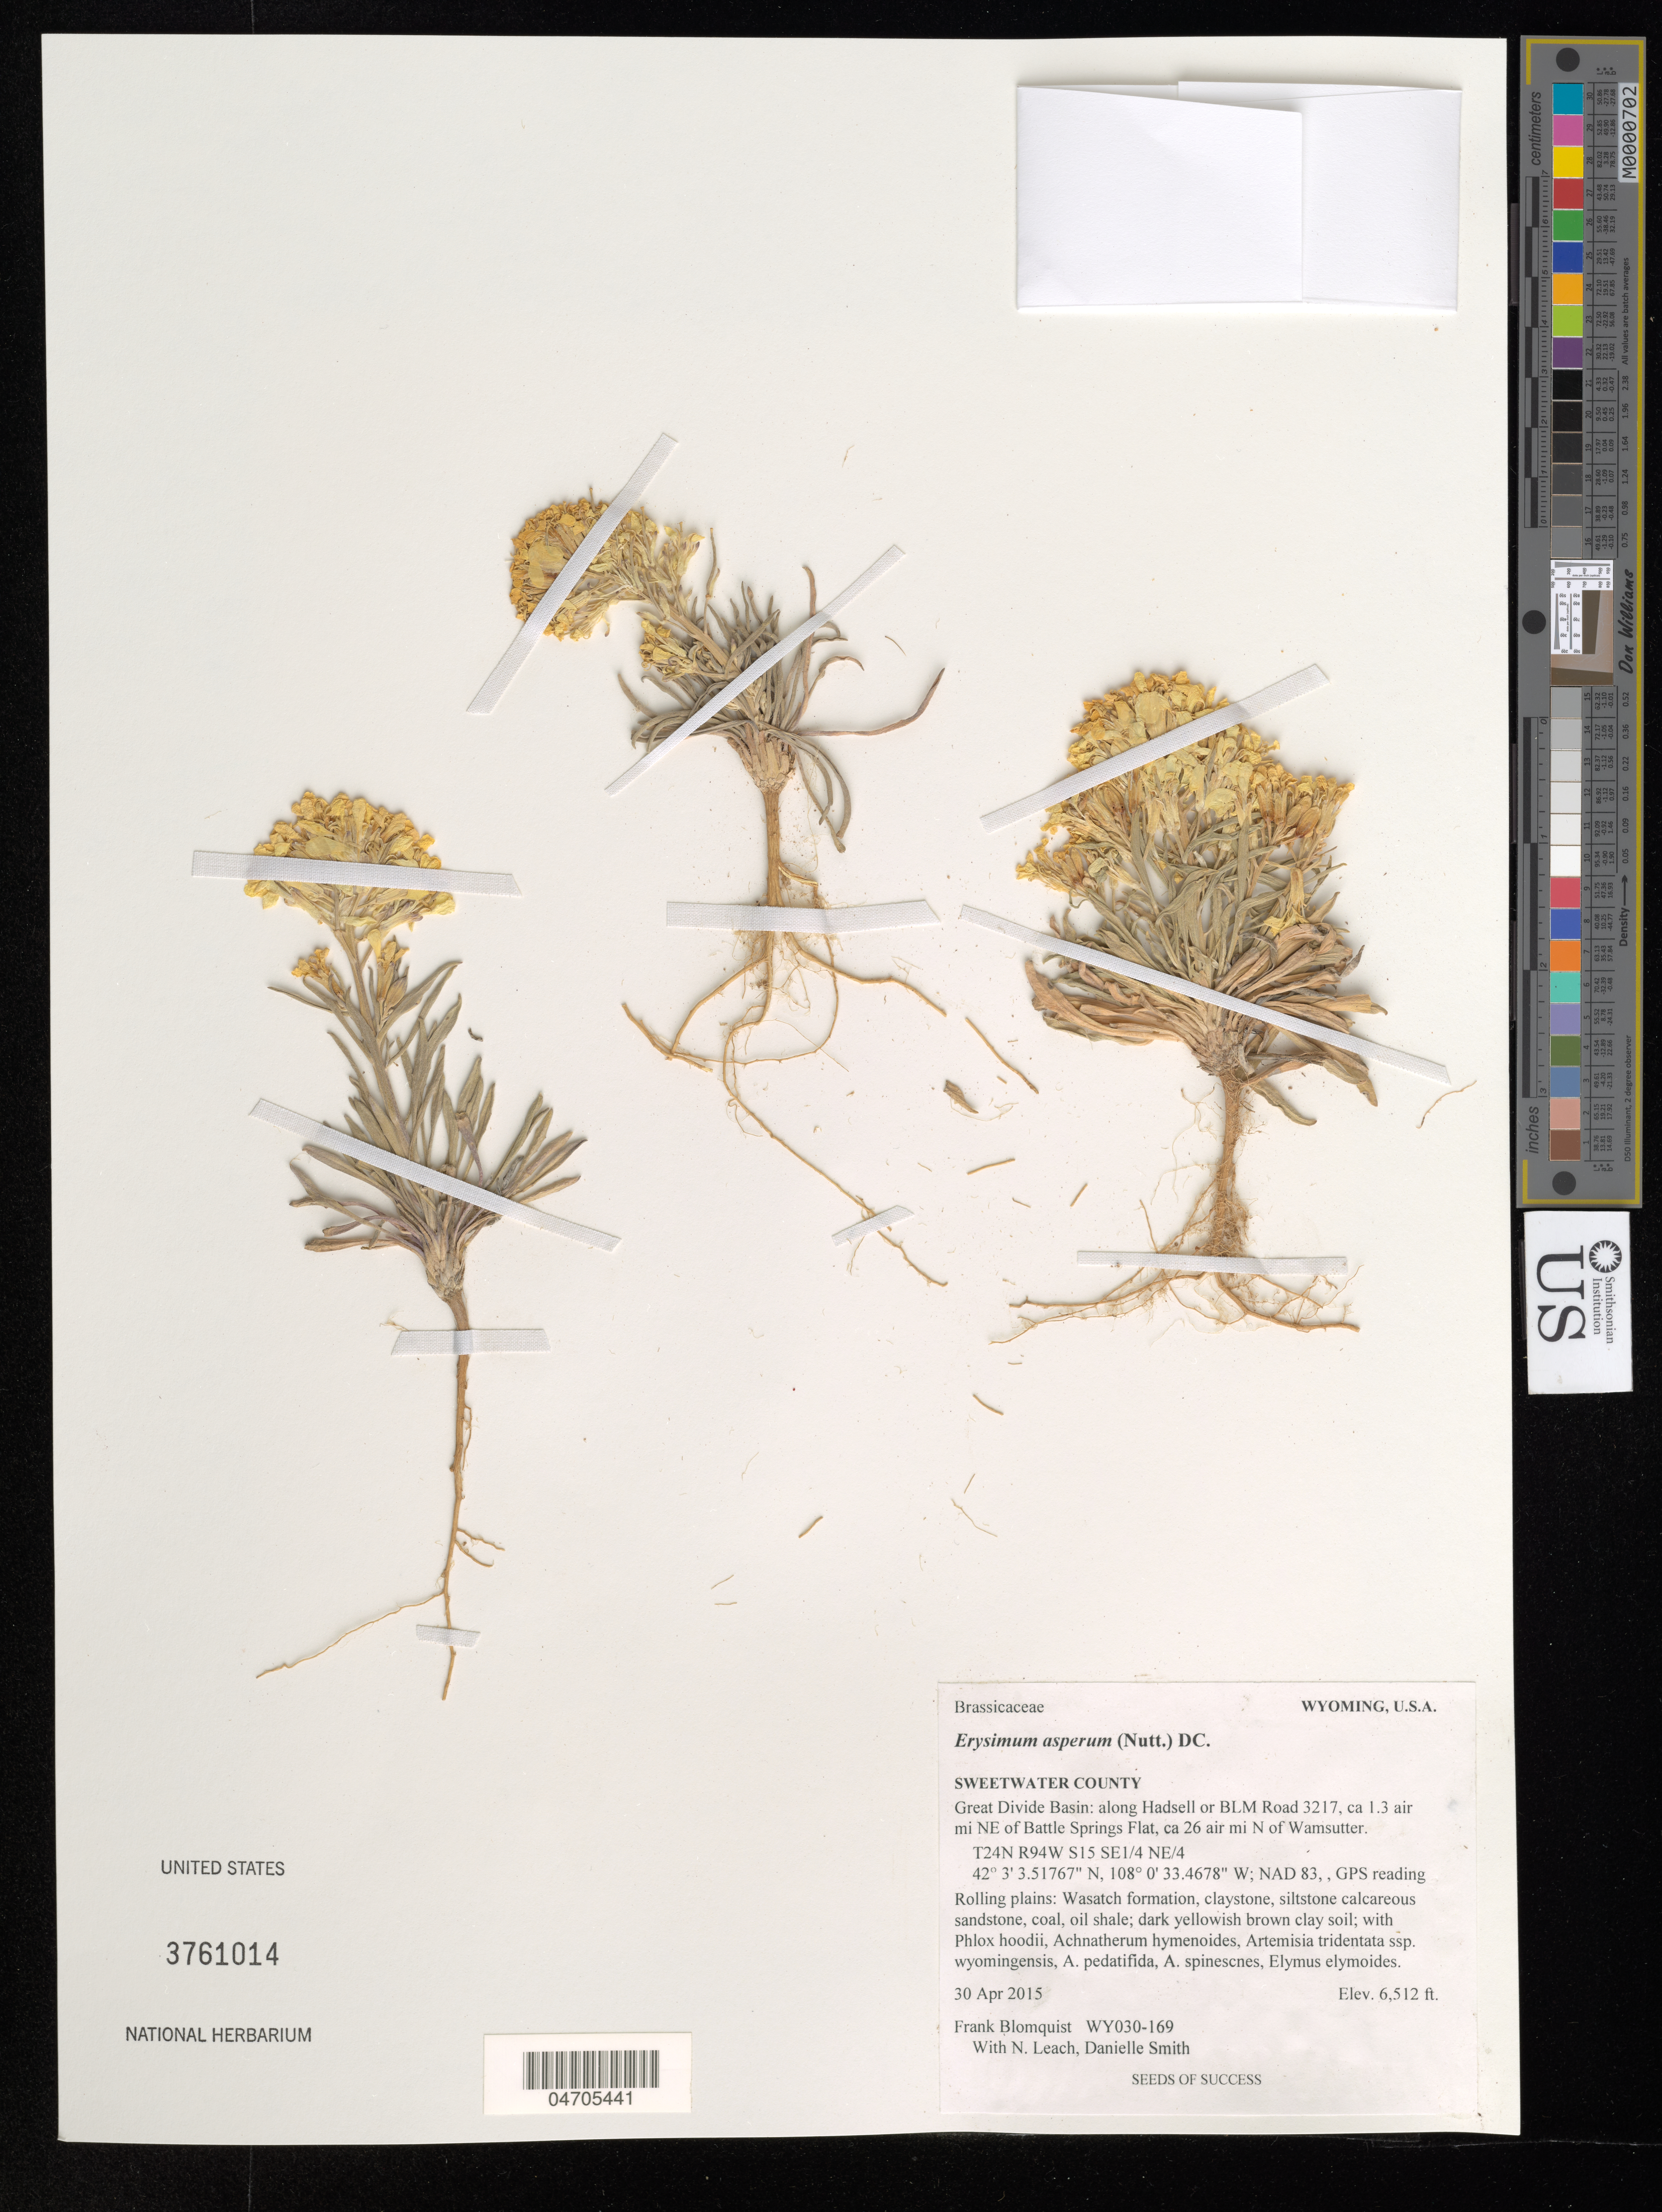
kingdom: Plantae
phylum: Tracheophyta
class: Magnoliopsida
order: Brassicales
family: Brassicaceae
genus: Erysimum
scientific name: Erysimum asperum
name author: (Nutt.) DC.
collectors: F. Blomquist, N. Leach & D. Smith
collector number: WY030-169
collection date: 2015-04-30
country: United States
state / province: Wyoming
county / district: Sweetwater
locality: Sweetwater County. Great Divide Basin: along Hadsell or BLM Road 3217, ca 1.3 air mi NE of Battle Springs Flat, ca 26 air mi N of Wamsutter. T24N R94W S15 SE¼ NE/4. NAD 83, , GPS reading Rolling plains: Wasatch formation.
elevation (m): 1985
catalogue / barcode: US 3761014